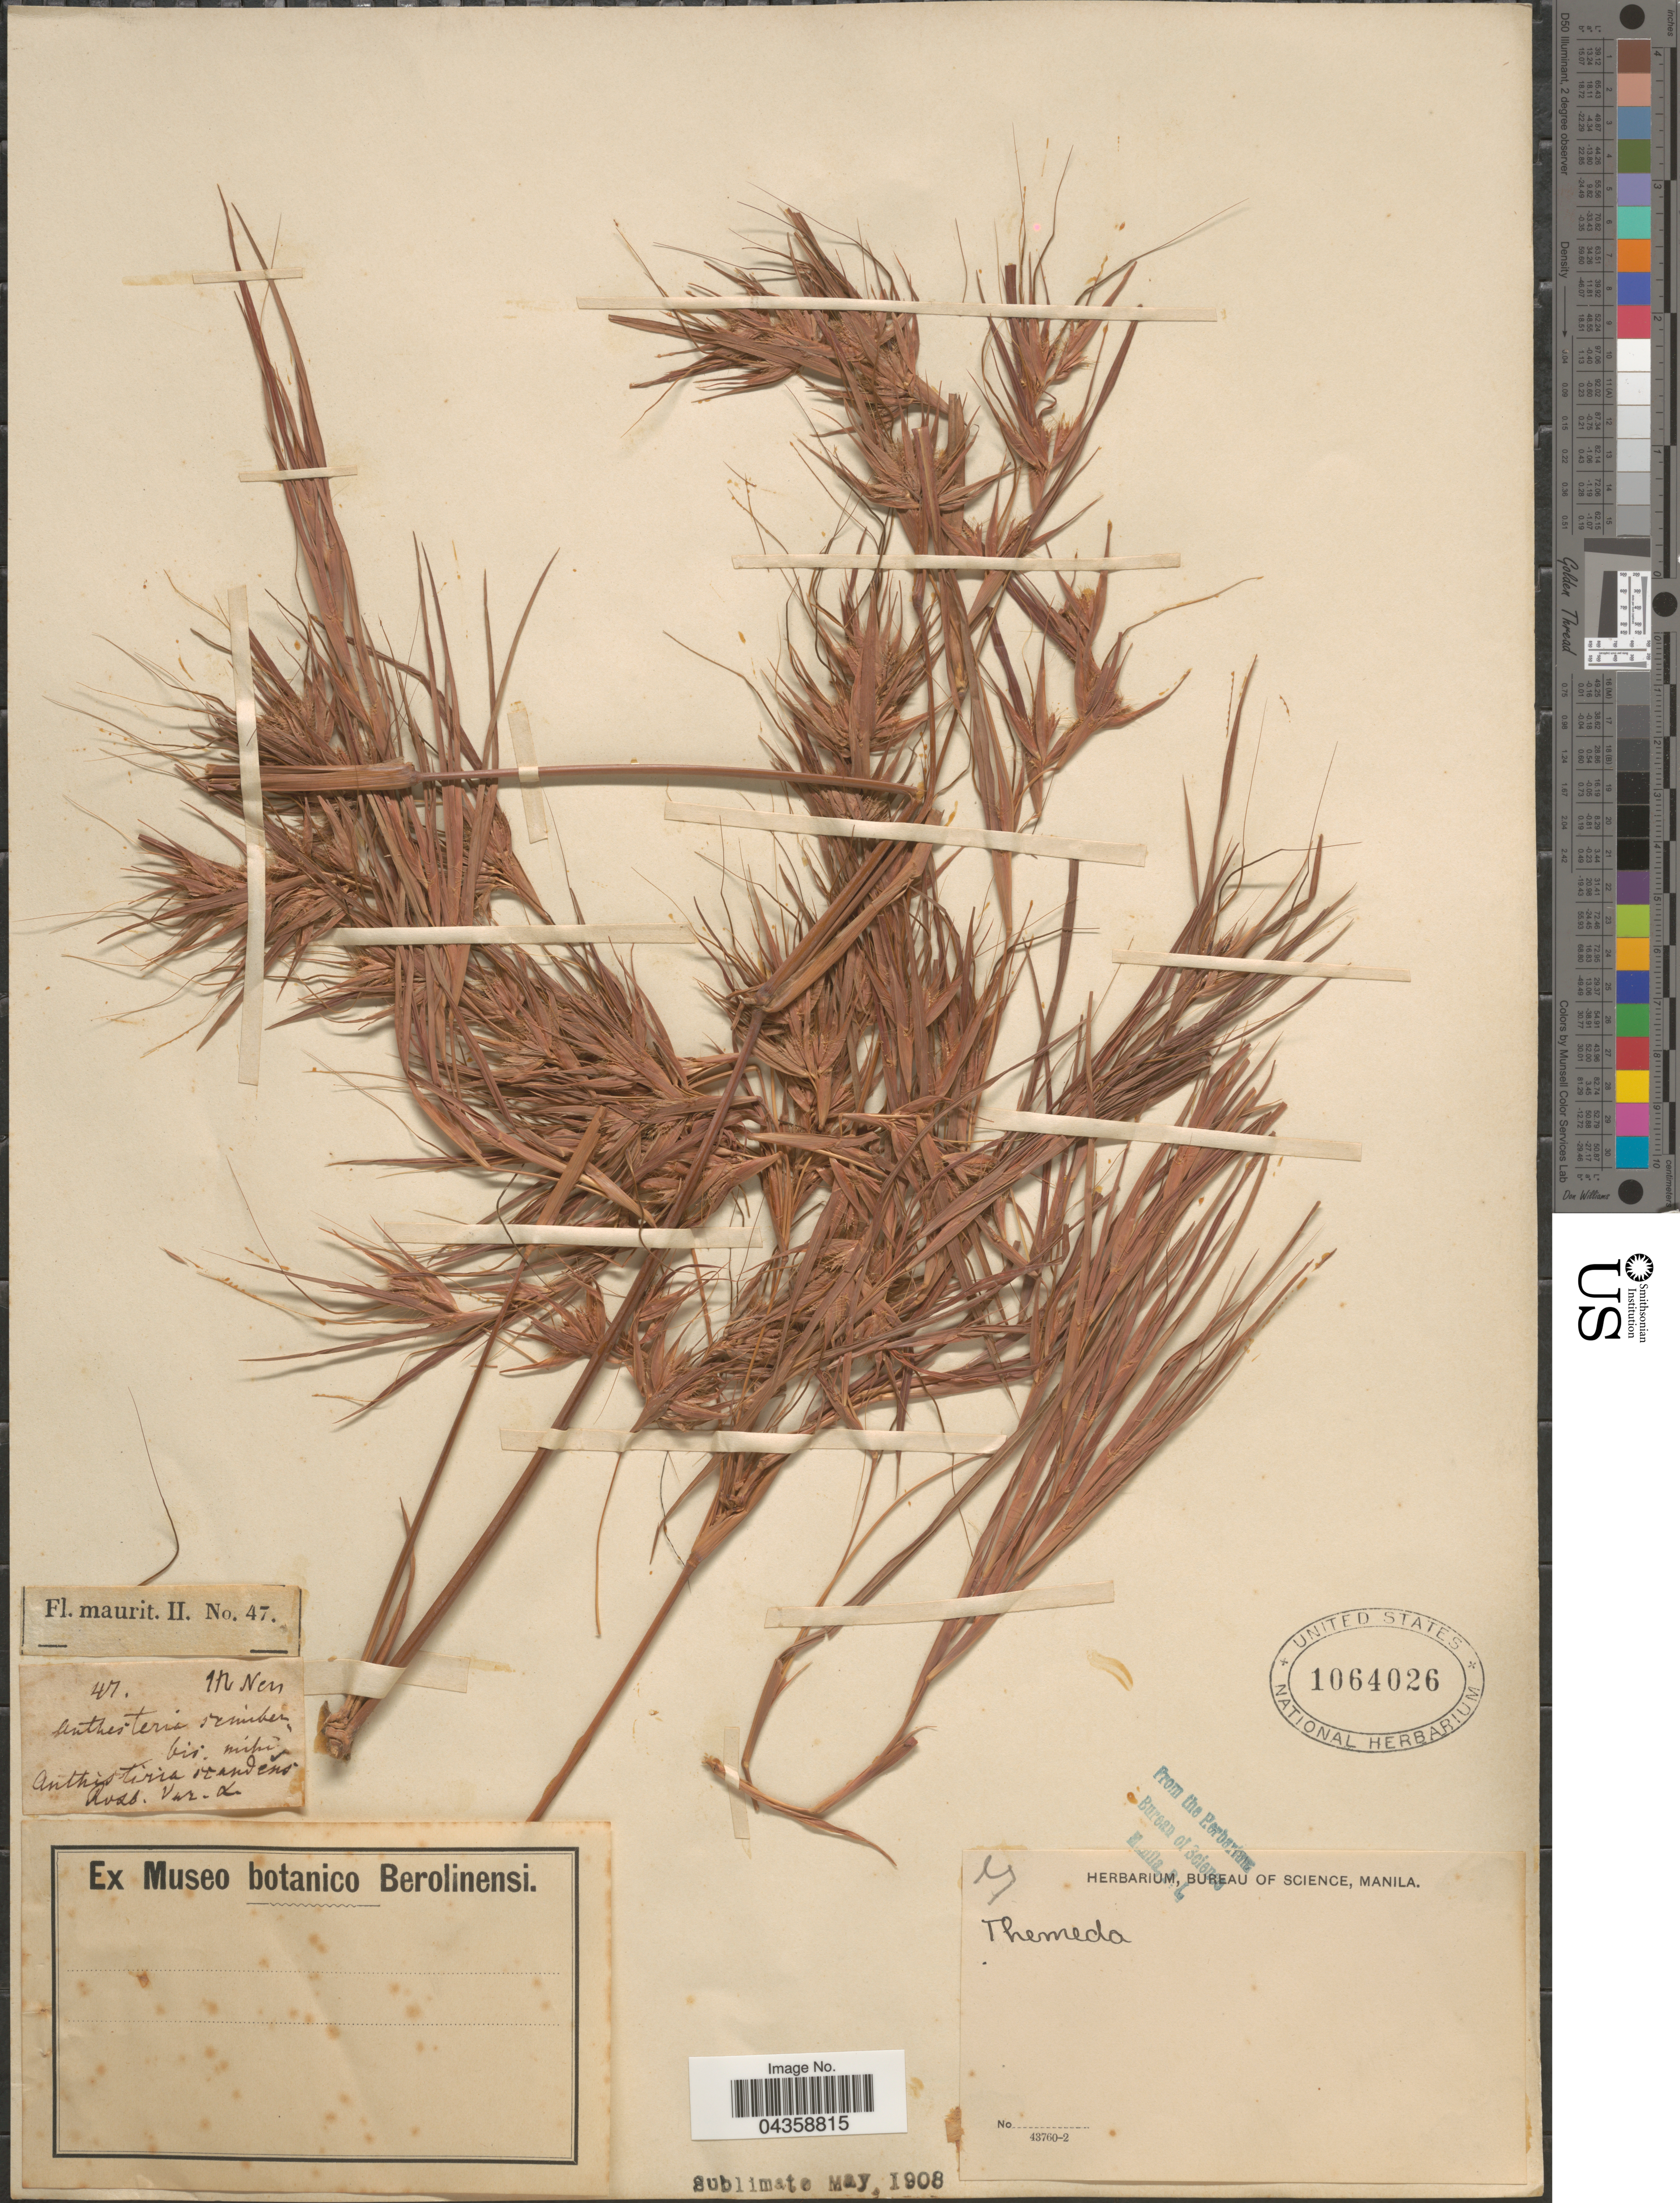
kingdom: Plantae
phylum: Tracheophyta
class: Liliopsida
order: Poales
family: Poaceae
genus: Themeda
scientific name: Themeda quadrivalvis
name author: (L.) Kuntze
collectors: ex Museo Botanico Berolinensi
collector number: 47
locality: Maurit. II.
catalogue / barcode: US 1064026